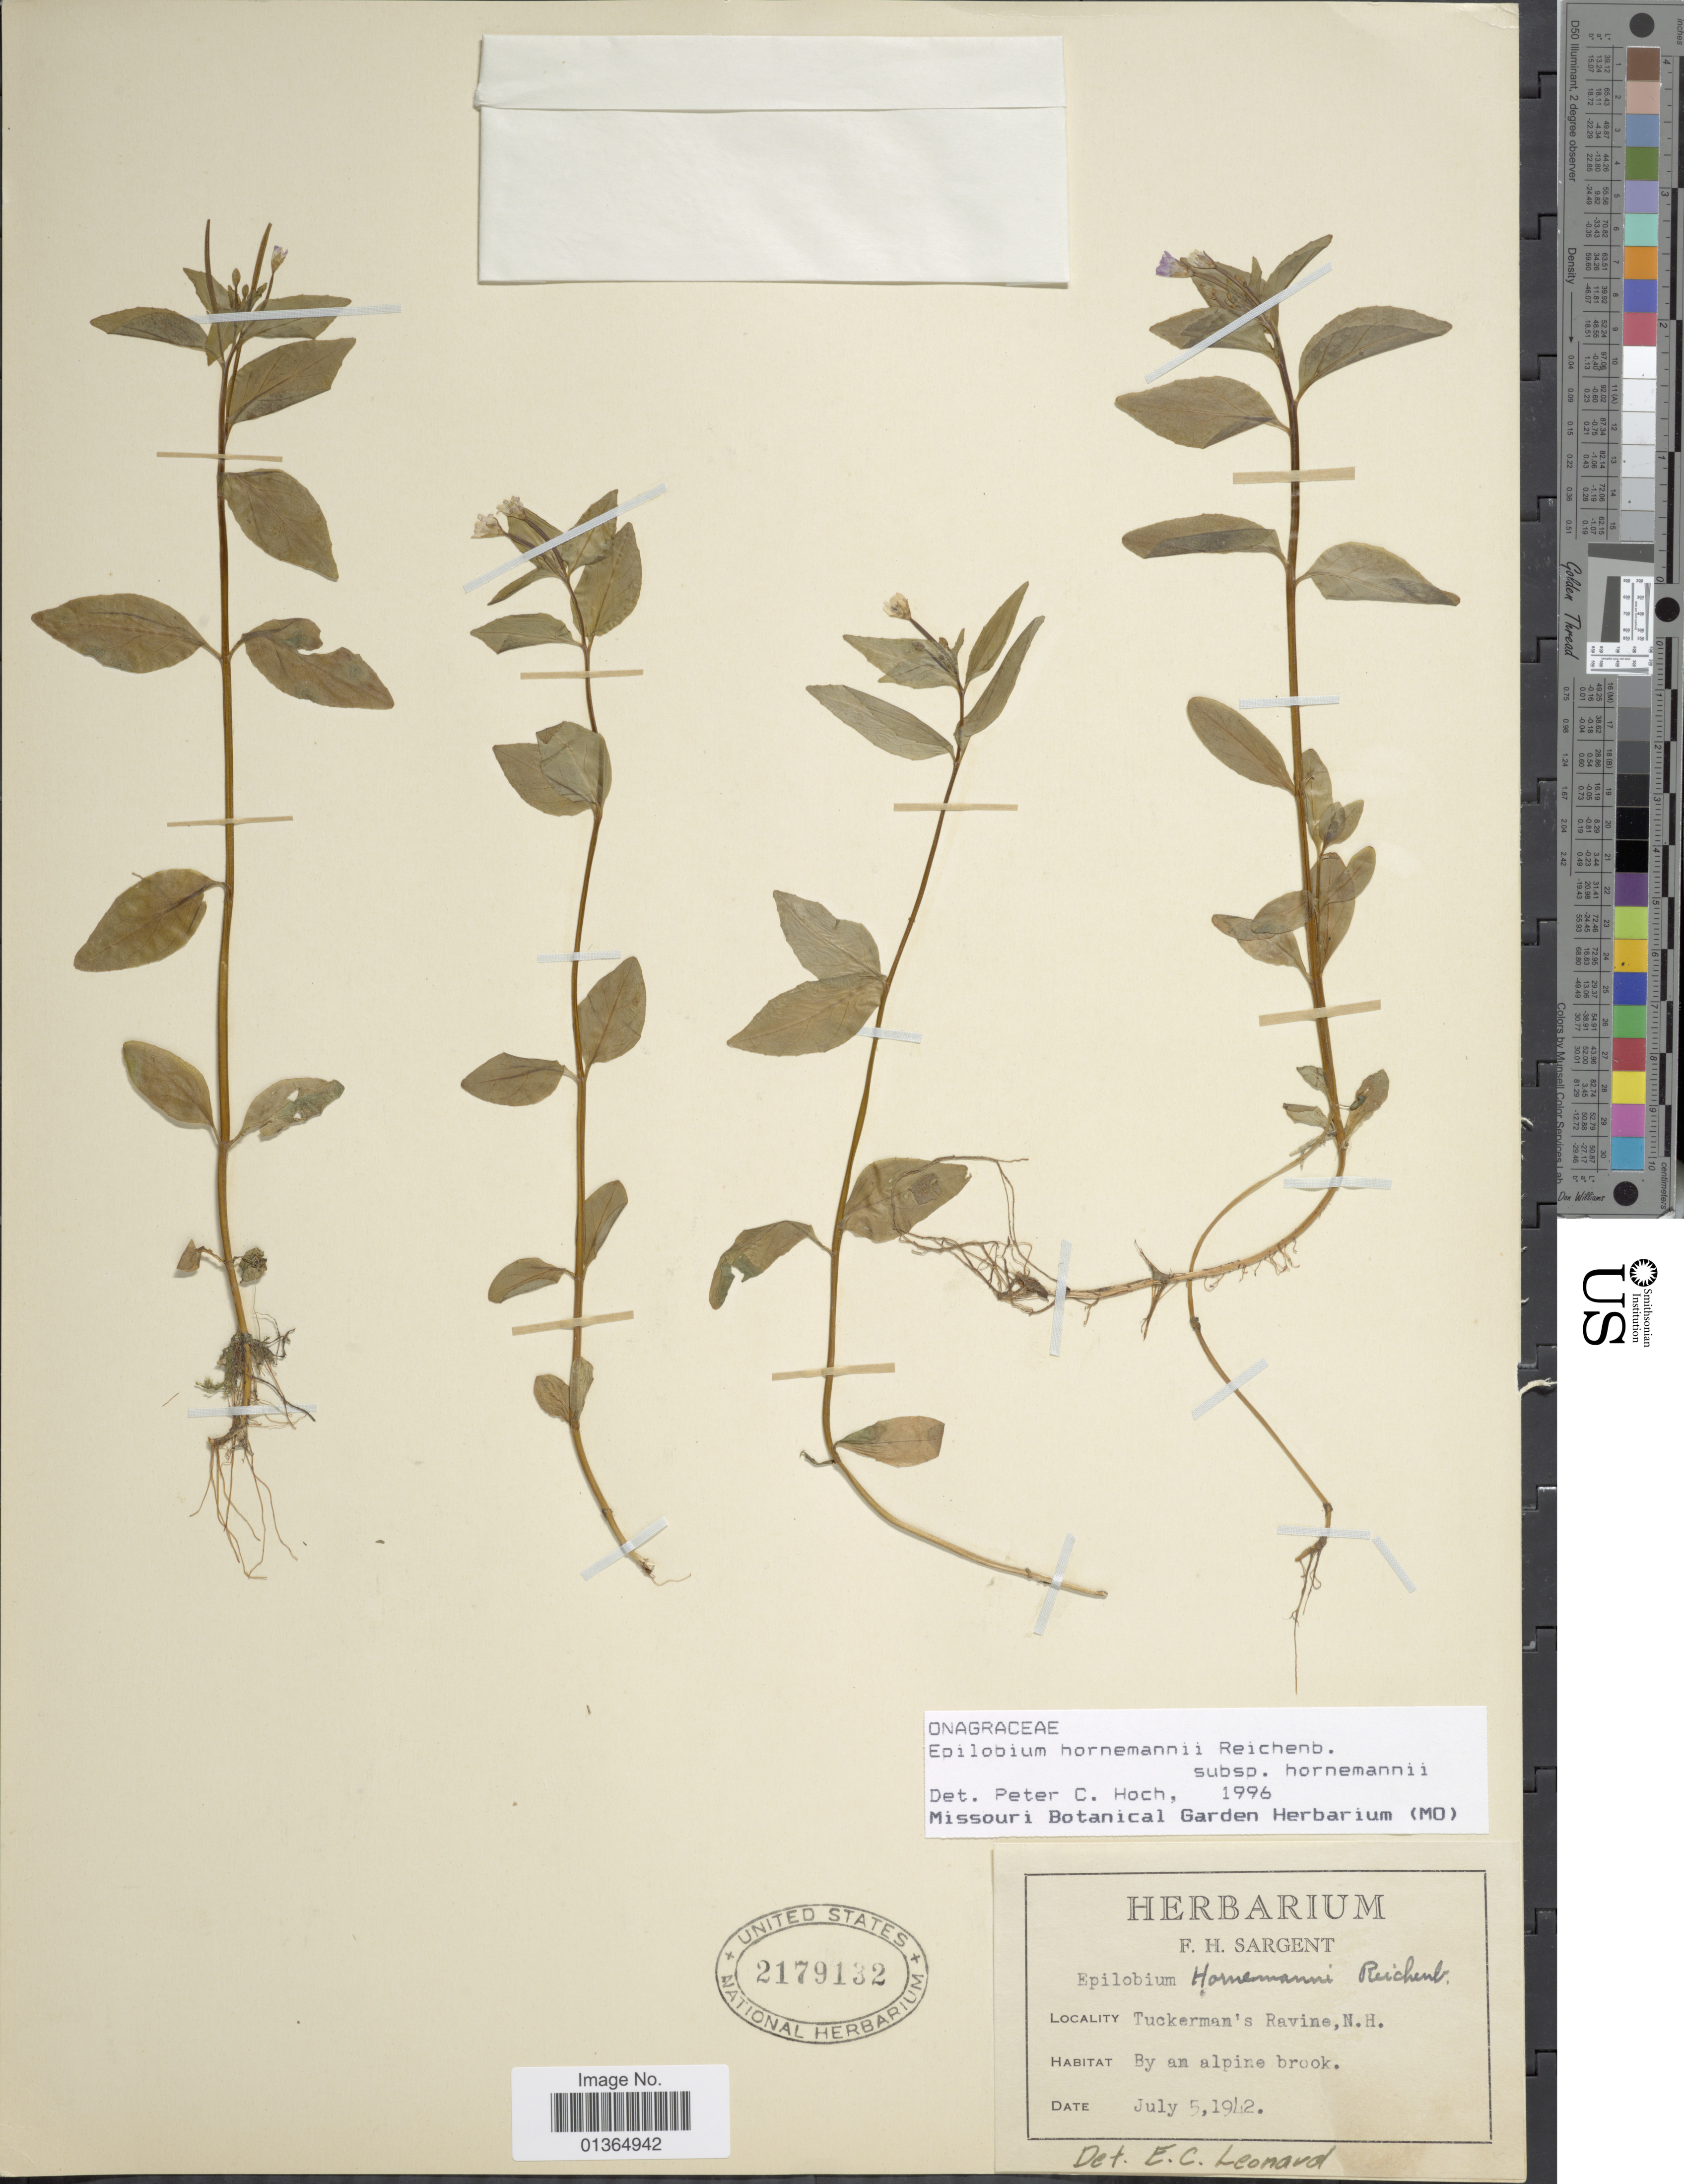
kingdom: Plantae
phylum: Tracheophyta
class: Magnoliopsida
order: Myrtales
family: Onagraceae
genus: Epilobium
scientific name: Epilobium hornemannii subsp. hornemannii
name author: Rchb.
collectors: F. H. Sargent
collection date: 1942-07-05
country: United States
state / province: New Hampshire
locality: Tuckerman's Ravine.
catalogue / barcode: US 2179132